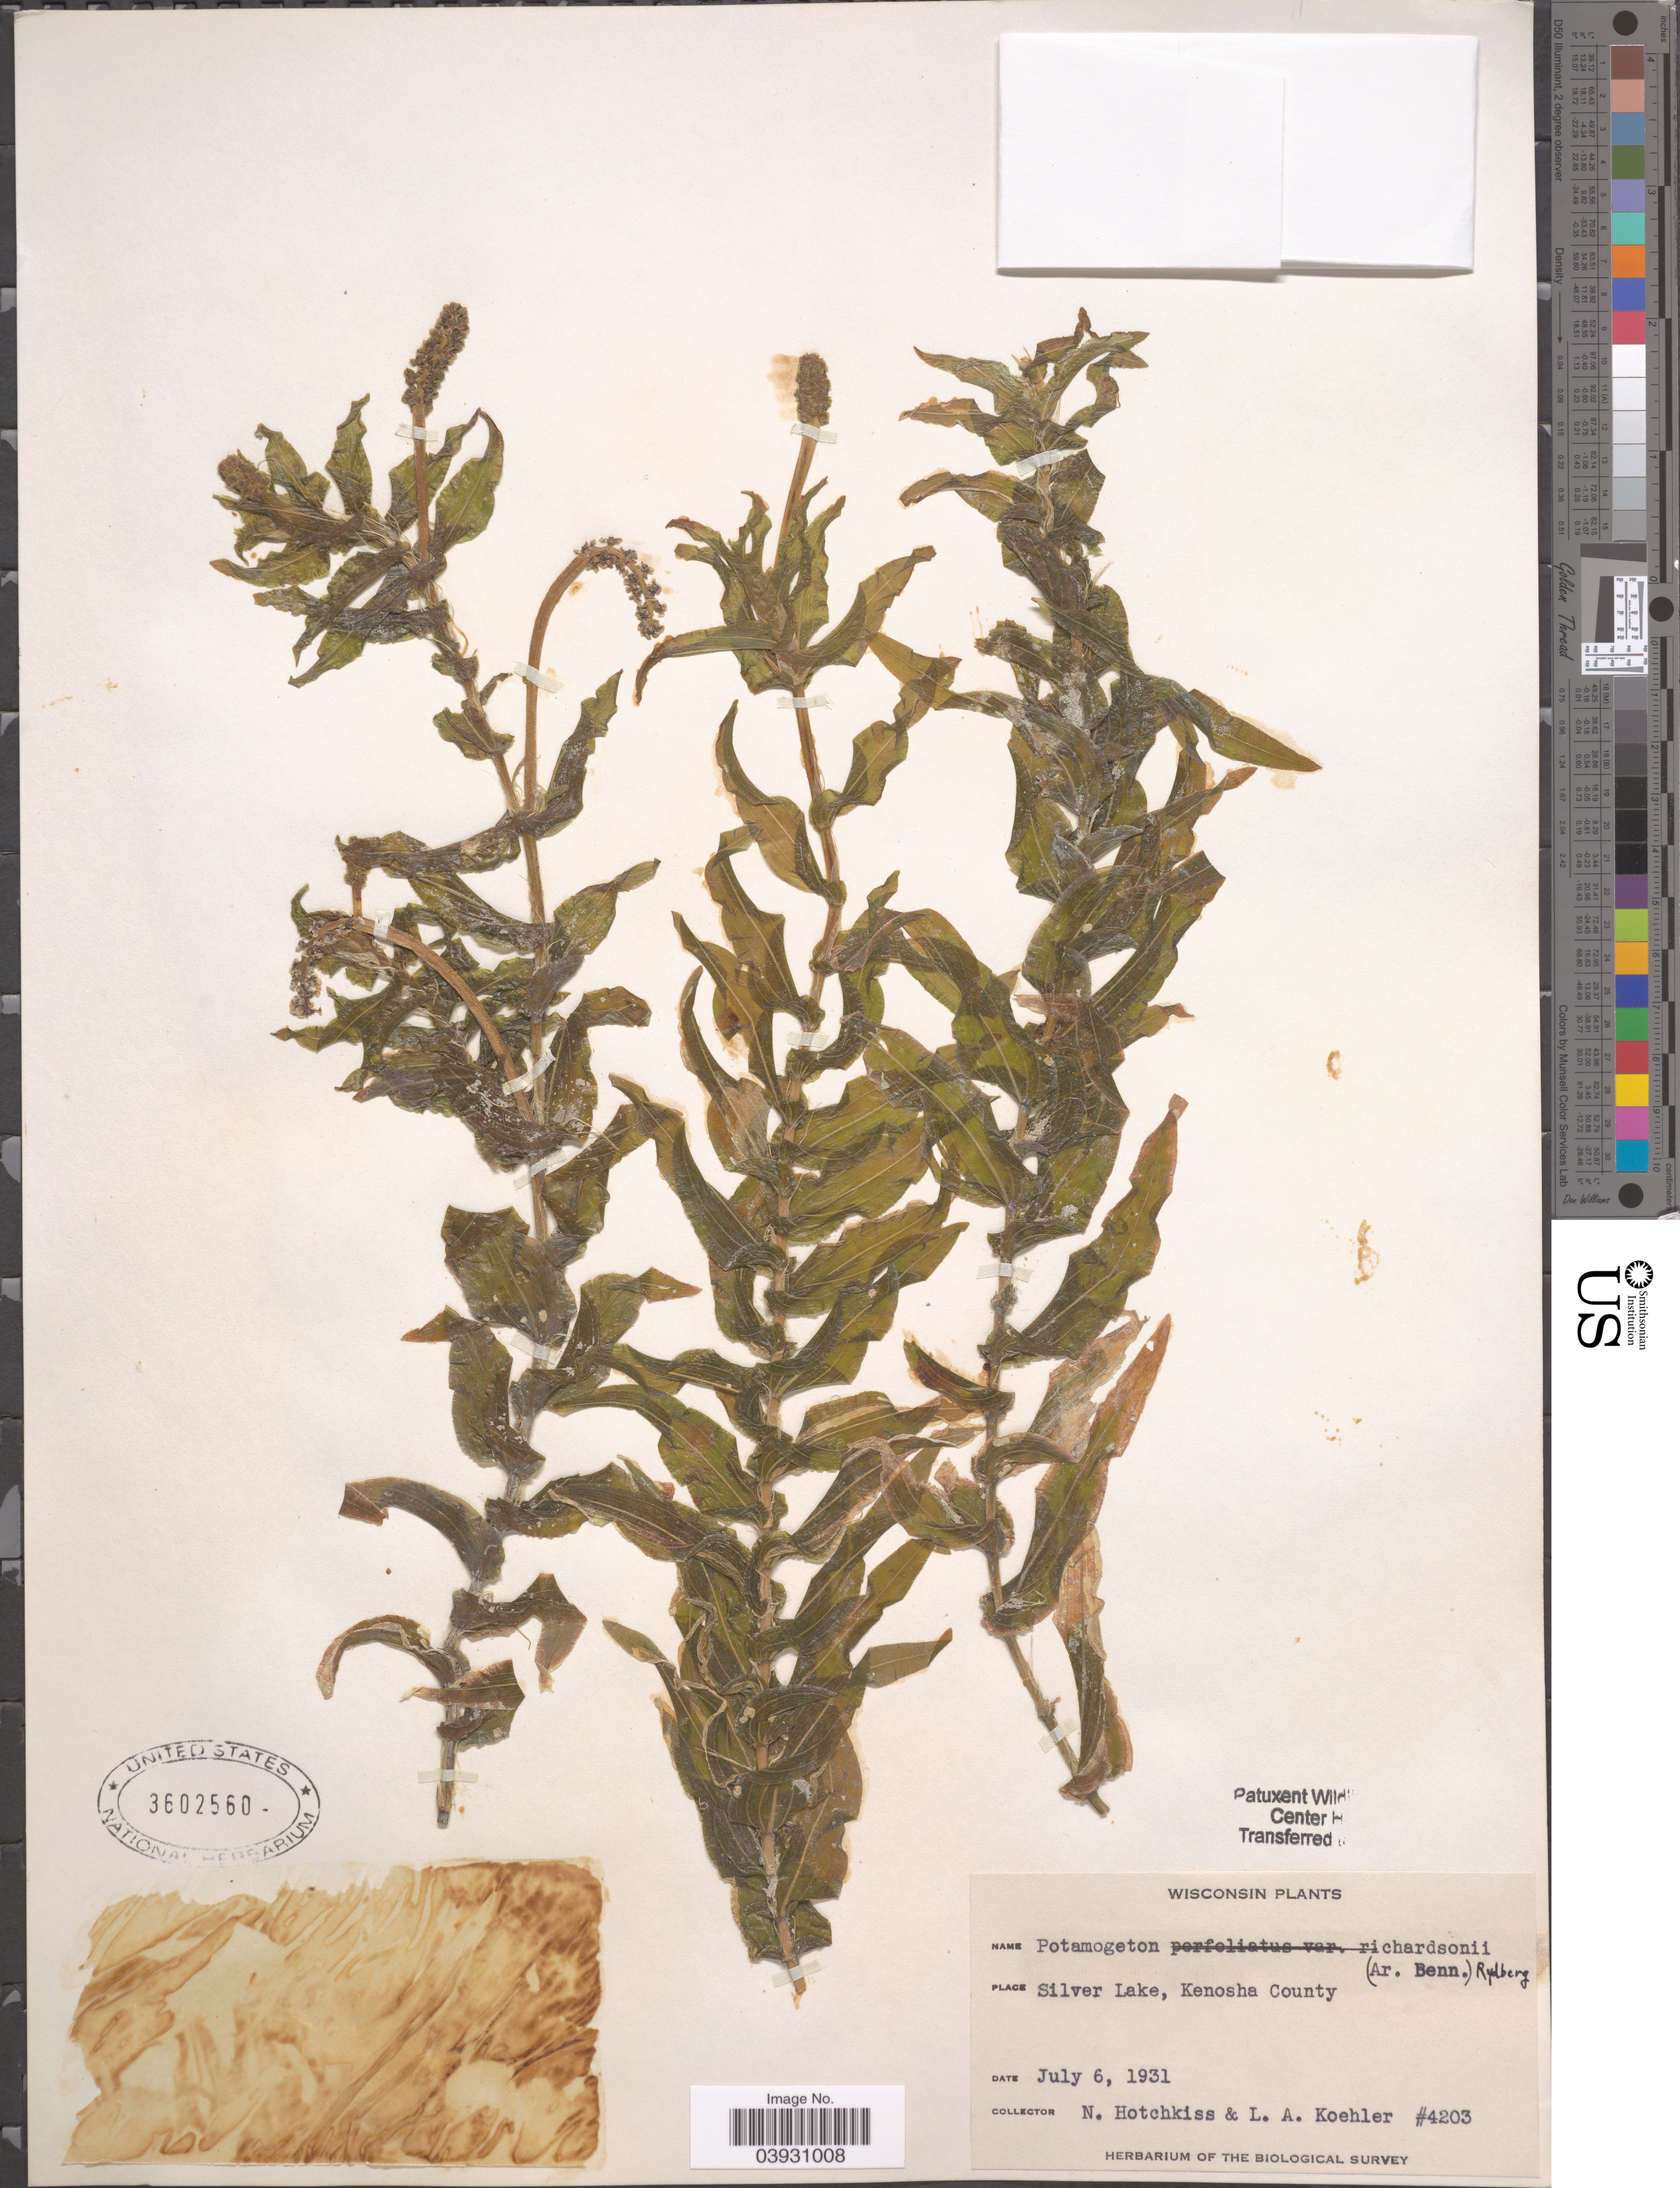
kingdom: Plantae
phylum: Tracheophyta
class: Liliopsida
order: Alismatales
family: Potamogetonaceae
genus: Potamogeton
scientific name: Potamogeton richardsonii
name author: (A.W. Benn.) Rydb.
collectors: N. Hotchkiss & L. Koehler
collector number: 4203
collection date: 1931-07-06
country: United States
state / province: Wisconsin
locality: Silver Lake, Kenosha County.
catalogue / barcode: US 3602560